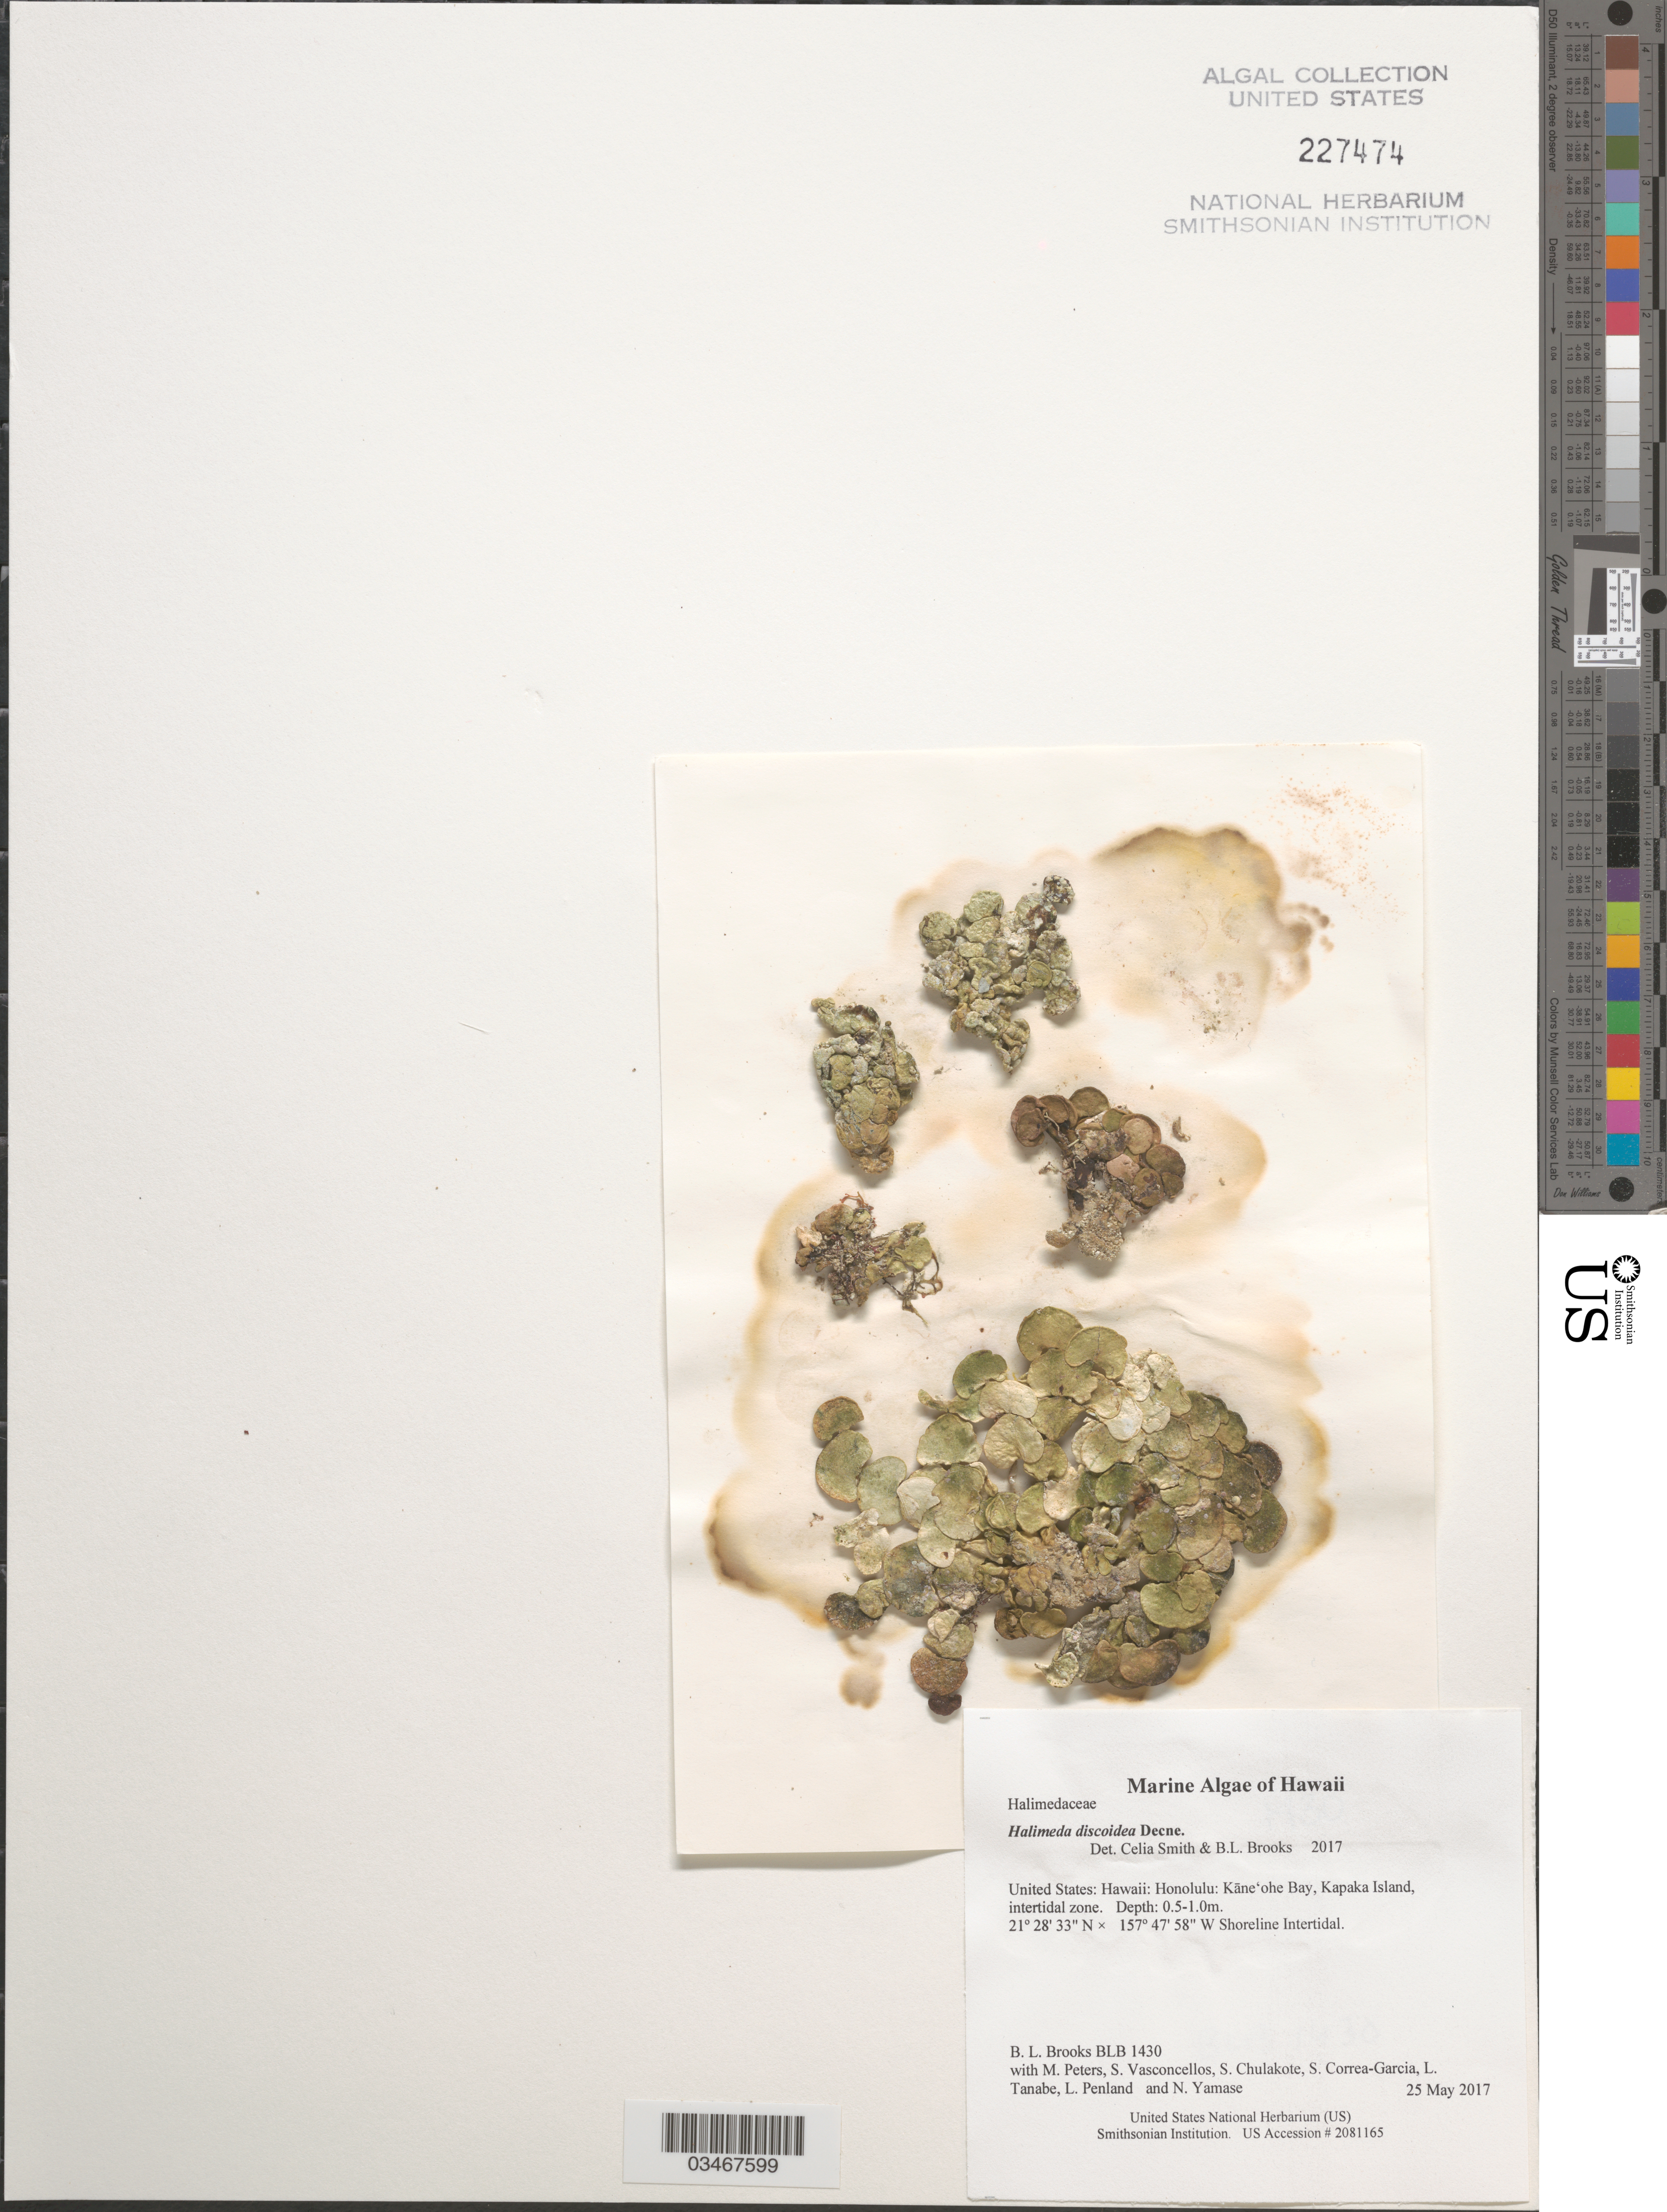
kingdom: Plantae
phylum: Chlorophyta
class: Ulvophyceae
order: Bryopsidales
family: Halimedaceae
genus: Halimeda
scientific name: Halimeda discoidea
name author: Decne.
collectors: B. Brooks, M. Peters, S. Vasconcellos, S. Chulakote & et al.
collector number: BLB 1430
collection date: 2017-05-25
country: United States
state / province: Hawaii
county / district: Honolulu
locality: Honolulu: Kāne'ohe Bay, Kapaka Island.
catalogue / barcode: US 227474